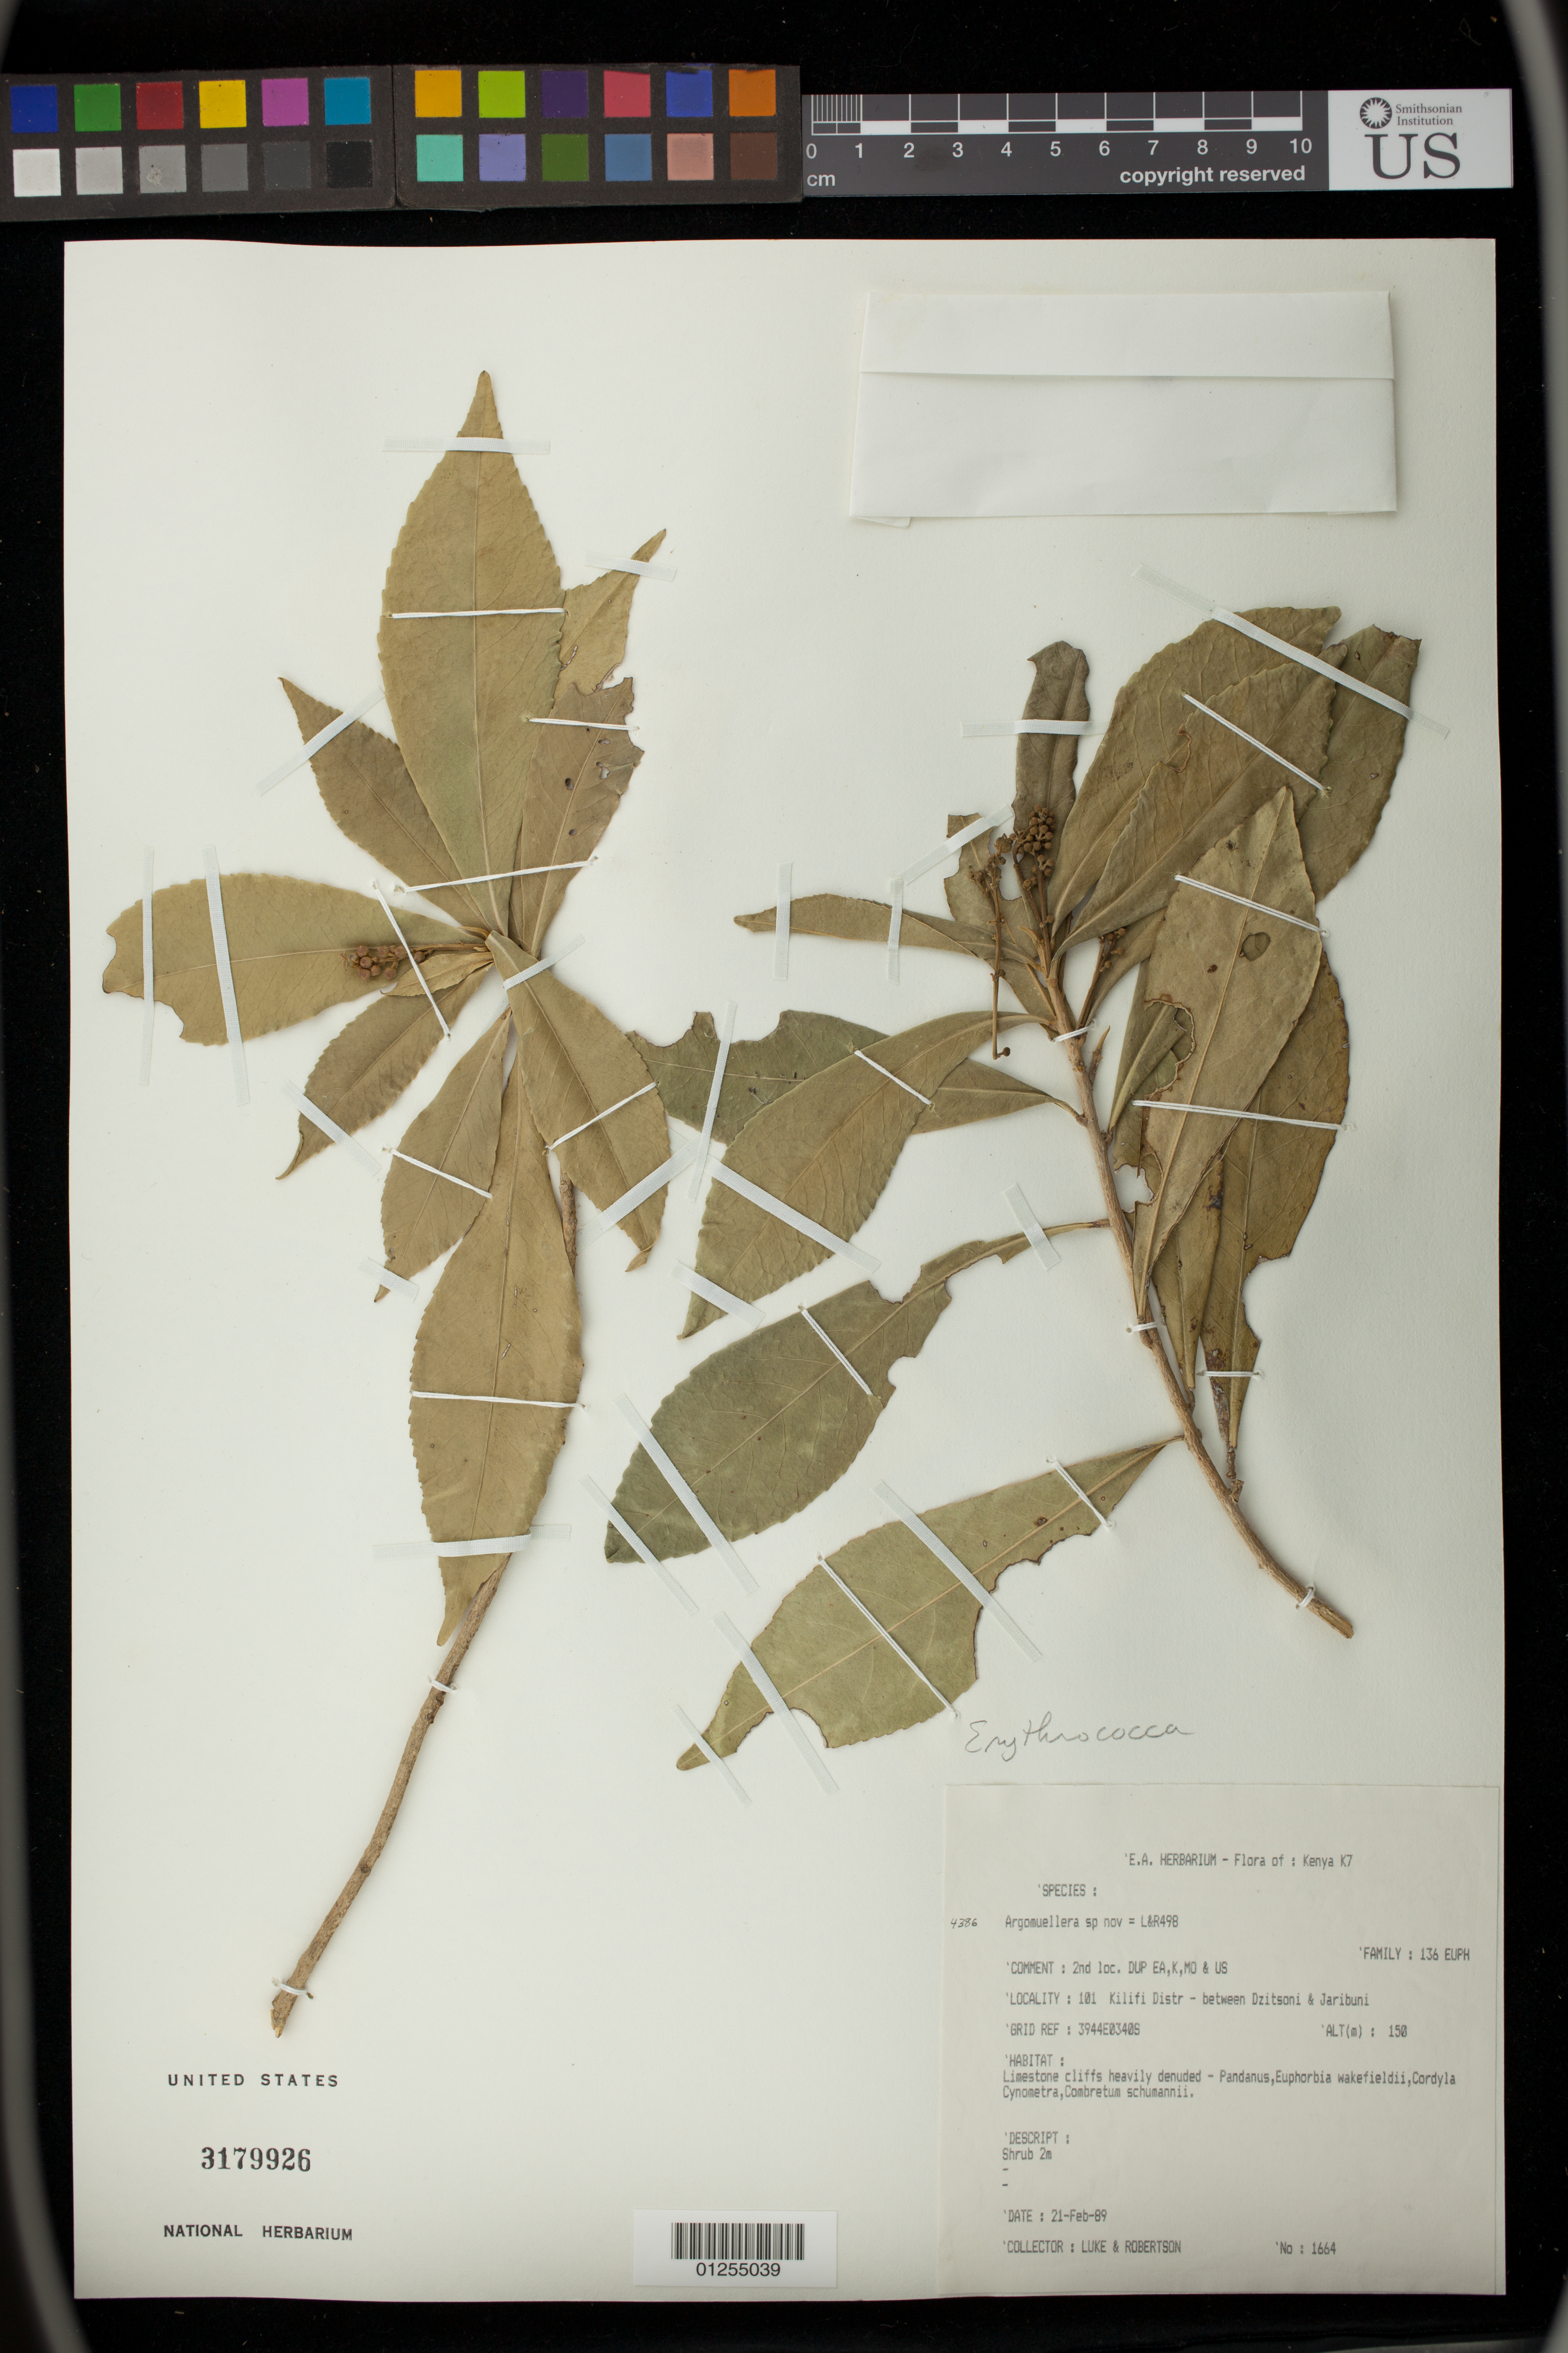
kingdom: Plantae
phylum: Tracheophyta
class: Magnoliopsida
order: Malpighiales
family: Euphorbiaceae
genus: Erythrococca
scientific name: Erythrococca sp.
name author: Benth.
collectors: -. Luke & -. Robertson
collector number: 1664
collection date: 1989-02-21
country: Kenya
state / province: Kilifi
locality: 101 Kilifi District - between Dzitsoni & Jstibuni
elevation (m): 150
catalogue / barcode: US 3179926